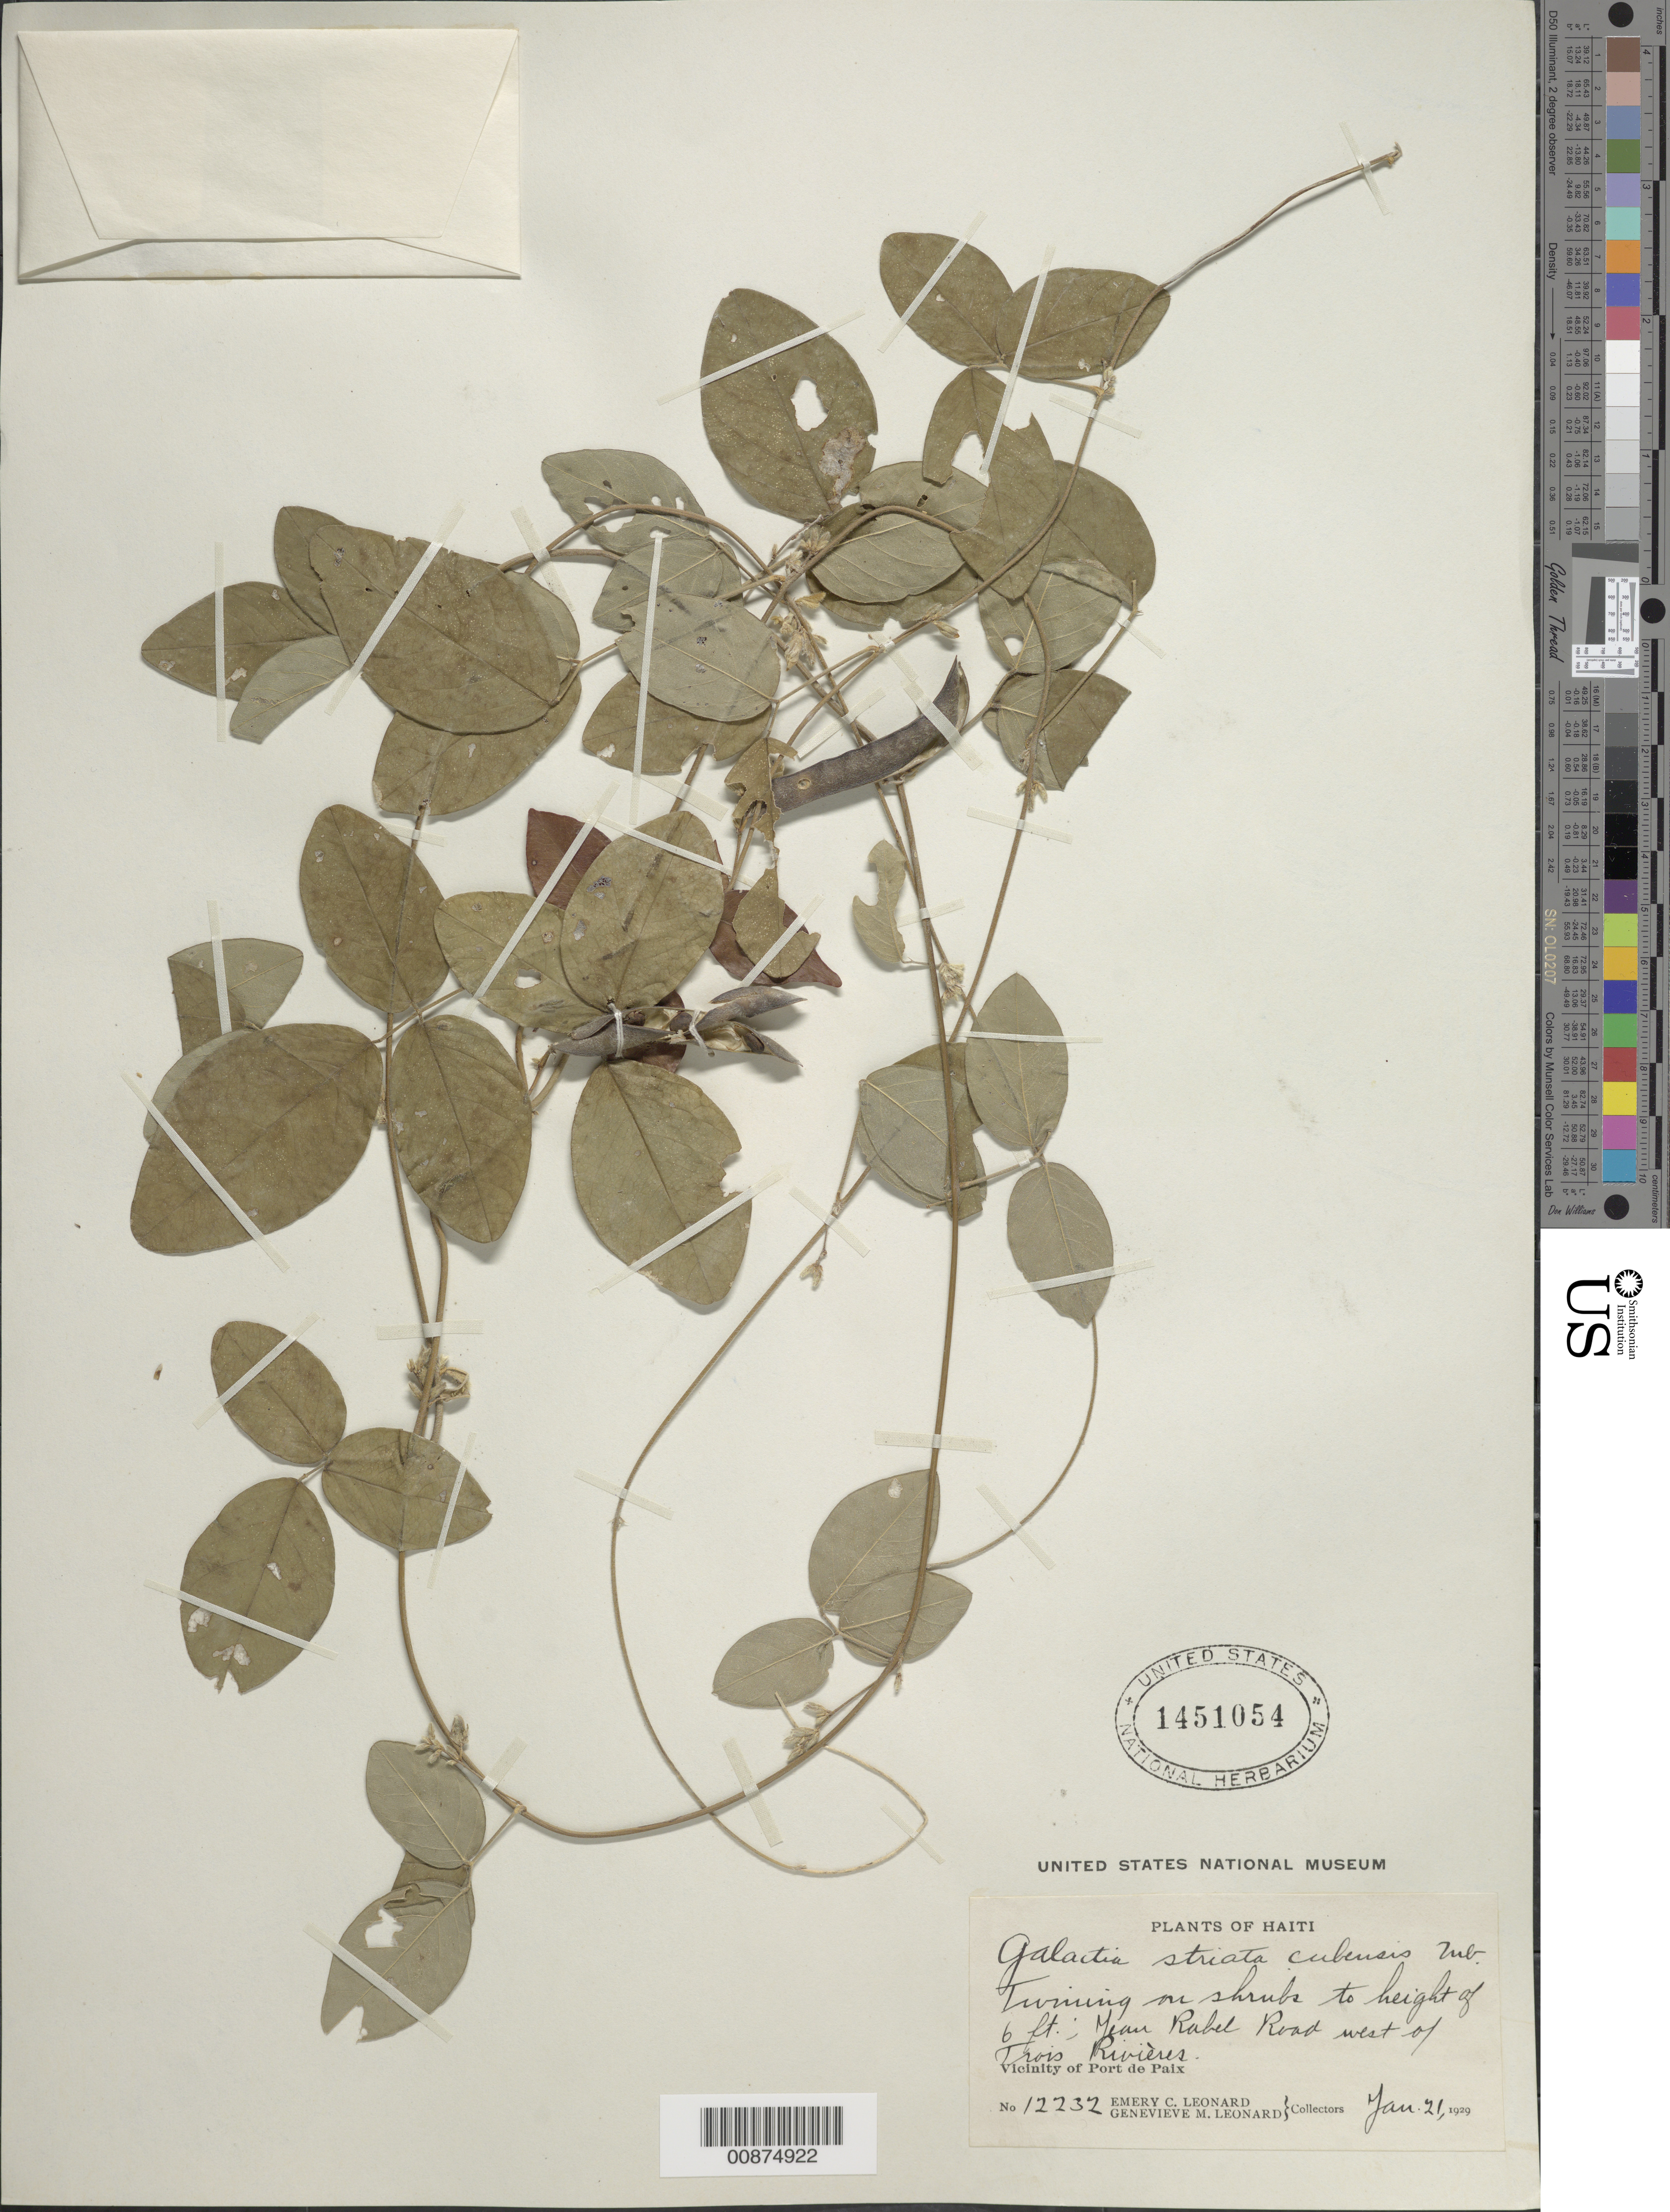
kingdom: Plantae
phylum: Tracheophyta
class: Magnoliopsida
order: Fabales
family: Fabaceae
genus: Galactia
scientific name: Galactia striata var. cubensis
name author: (Kunth) Urb.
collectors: E. C. Leonard & G. M. Leonard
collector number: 12232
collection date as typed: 21 Jan 1929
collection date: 1929-01-21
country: Haiti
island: Hispaniola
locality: Vicinity of Port-de-Paix. Jean Rabel Road west of Trois Rivières.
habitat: Twining on shrubs.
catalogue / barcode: US 1451054